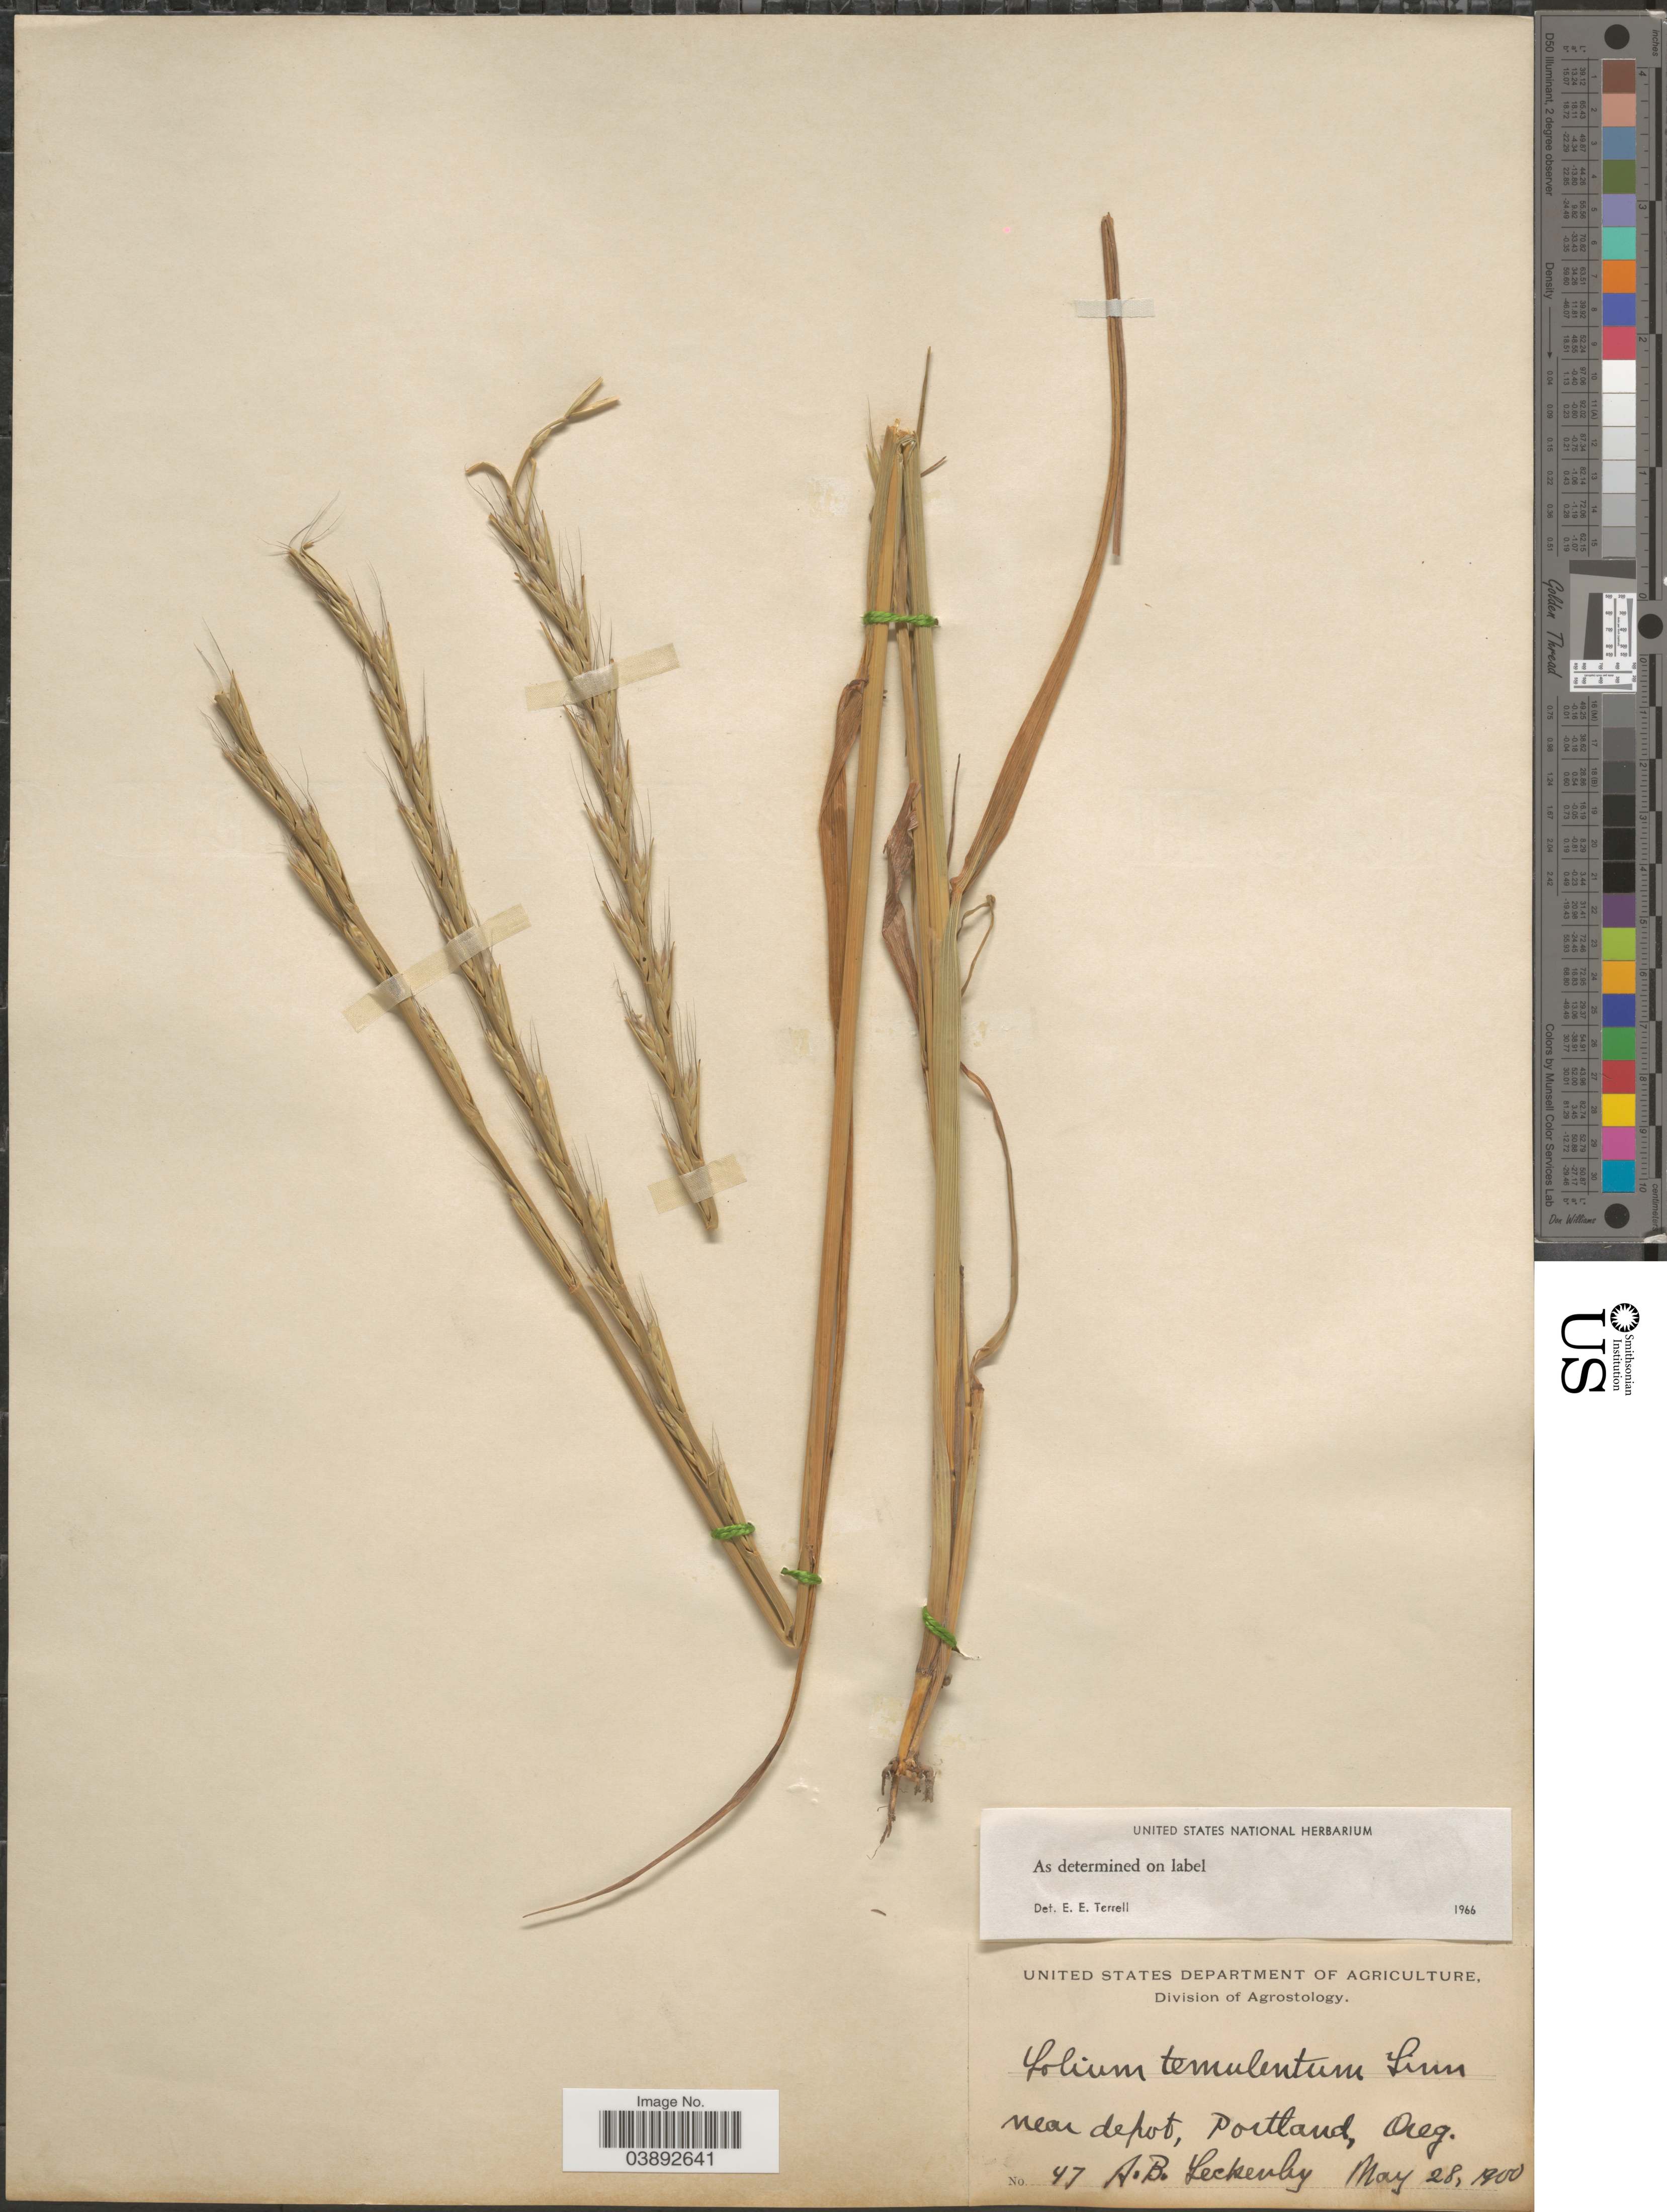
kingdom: Plantae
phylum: Tracheophyta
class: Liliopsida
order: Poales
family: Poaceae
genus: Lolium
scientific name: Lolium temulentum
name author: L.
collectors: A. Leckenby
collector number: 47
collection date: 1900-05-28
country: United States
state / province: Oregon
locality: Near depot, Portland.